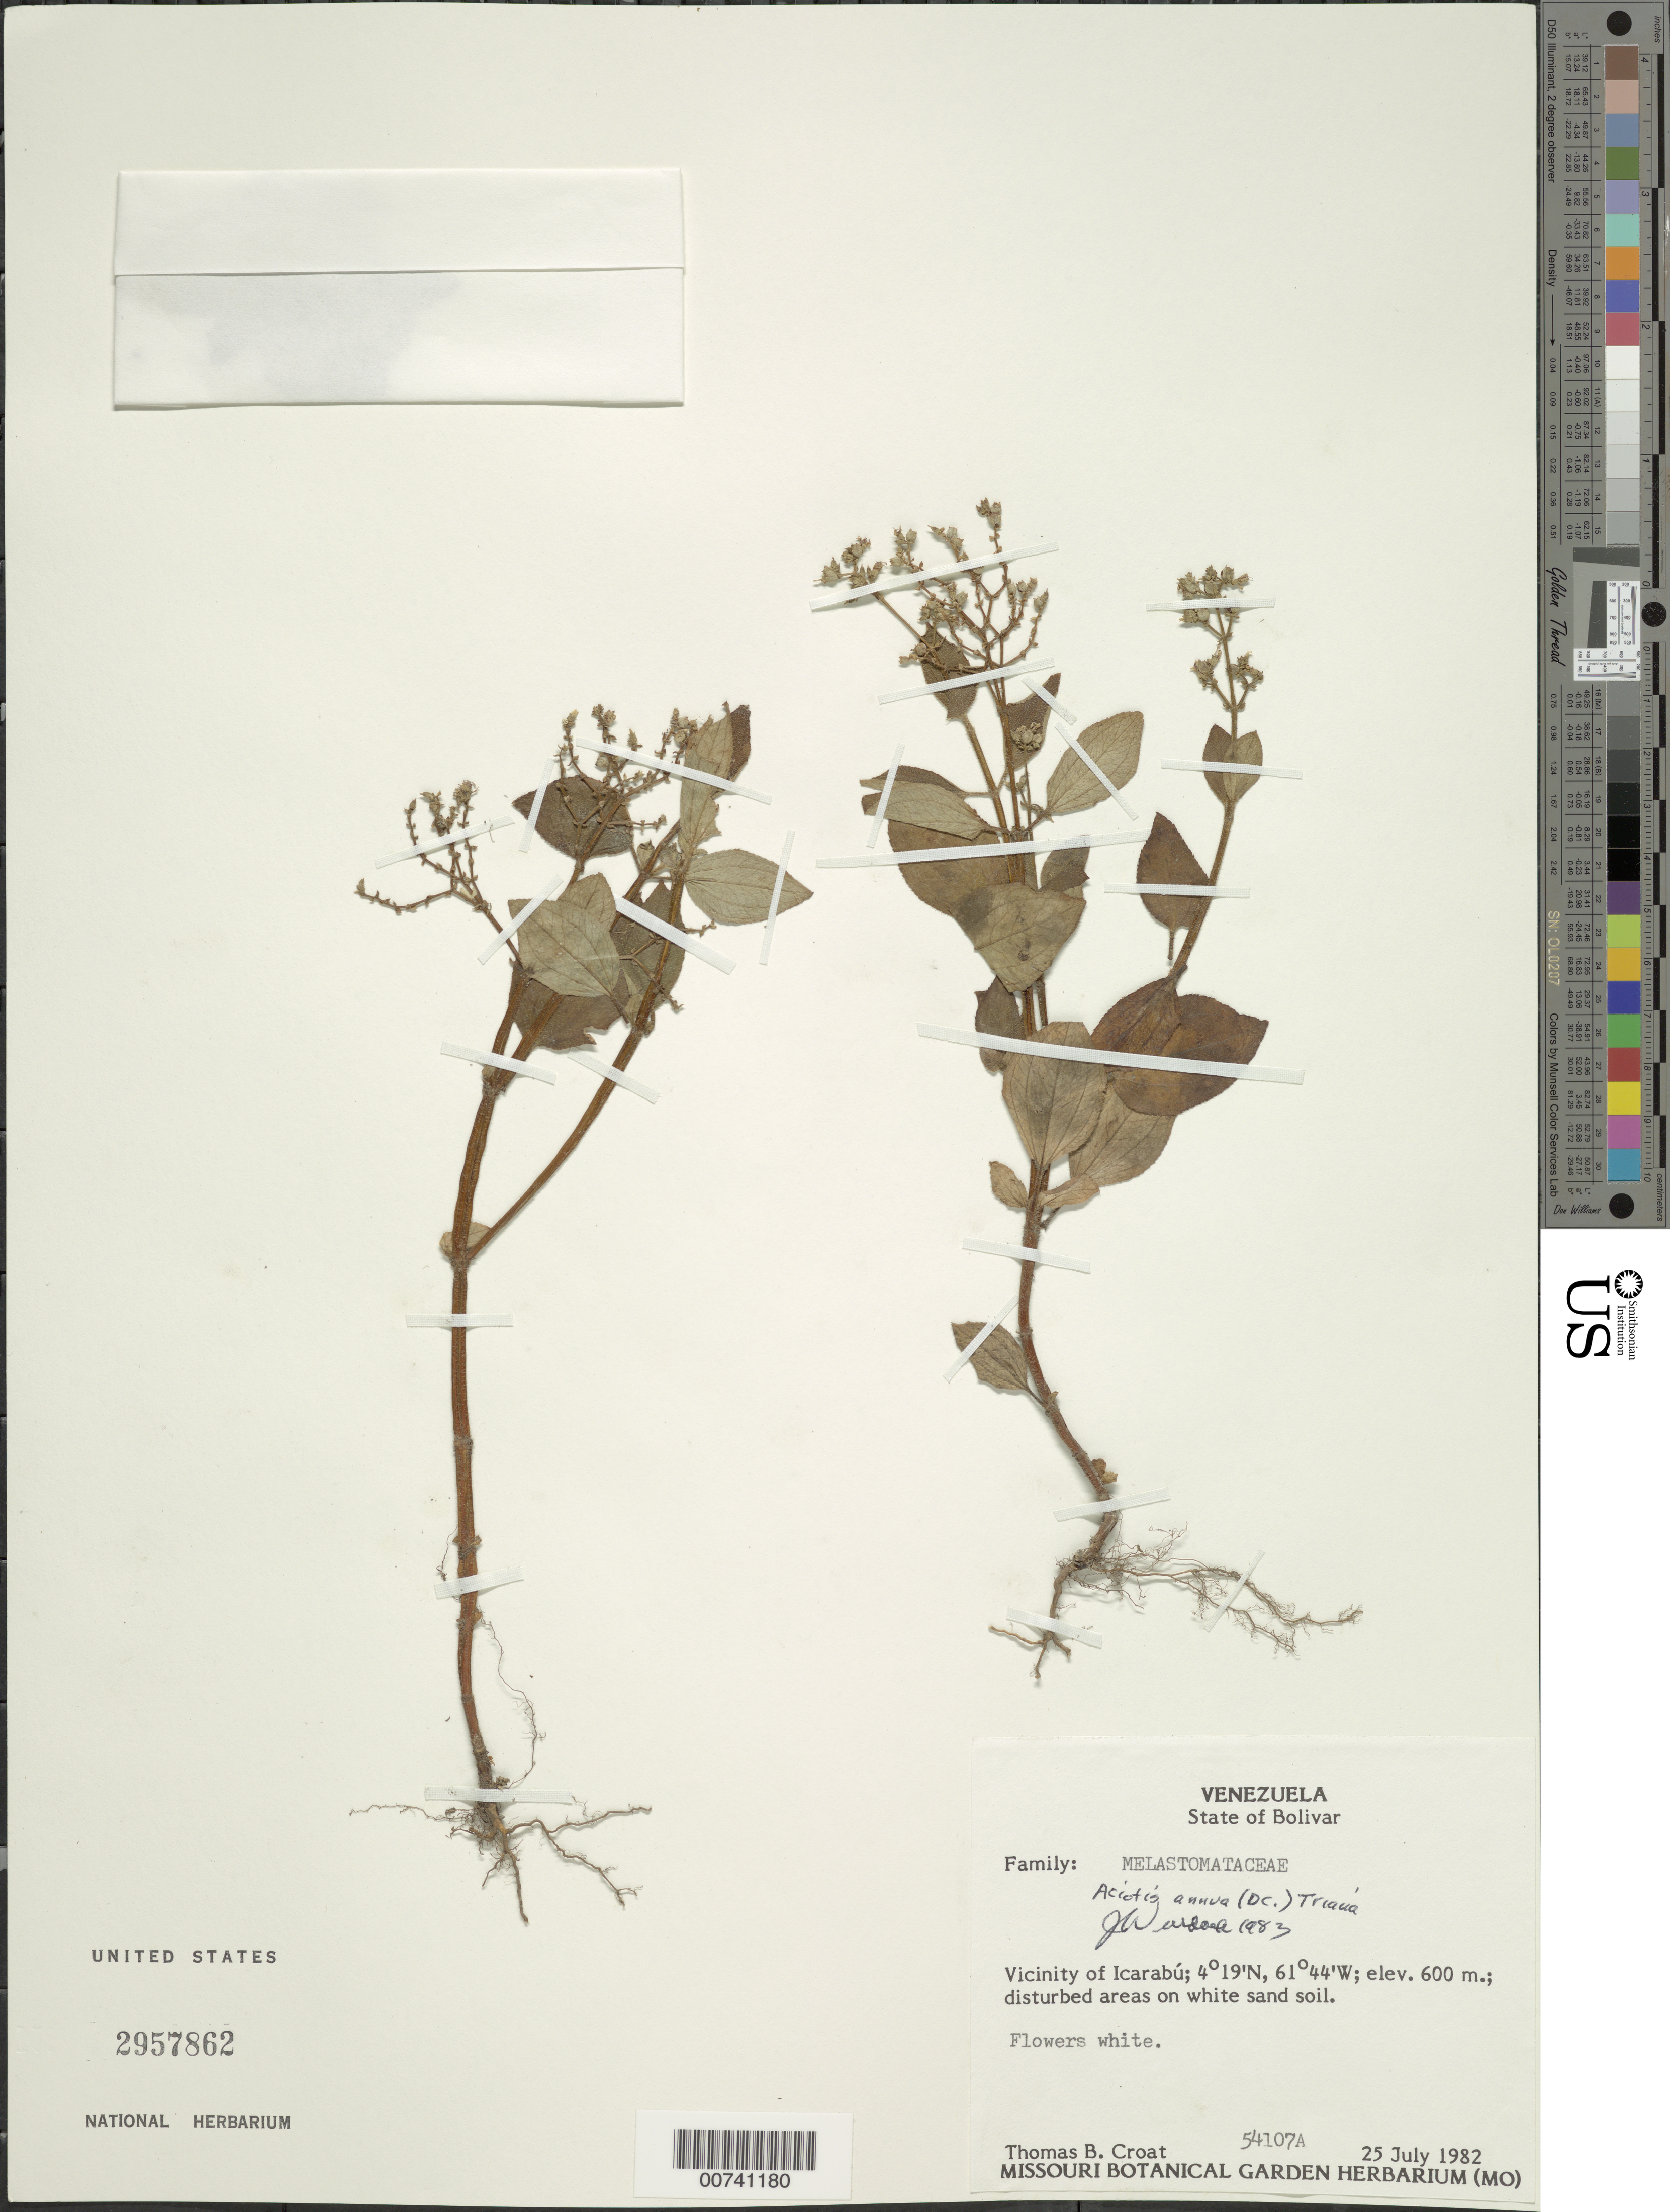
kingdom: Plantae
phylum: Tracheophyta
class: Magnoliopsida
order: Myrtales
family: Melastomataceae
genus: Aciotis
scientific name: Aciotis annua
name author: (Mart. ex DC.) Triana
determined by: Wurdack, John J., (US), US (UNITED STATES)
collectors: T. B. Croat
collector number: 54107 A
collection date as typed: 25-Jul-82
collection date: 1982-07-25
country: Venezuela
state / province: Bolívar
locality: Icarabú, vic.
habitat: Disturbed areas on white sand soil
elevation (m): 600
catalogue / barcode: US 2957862